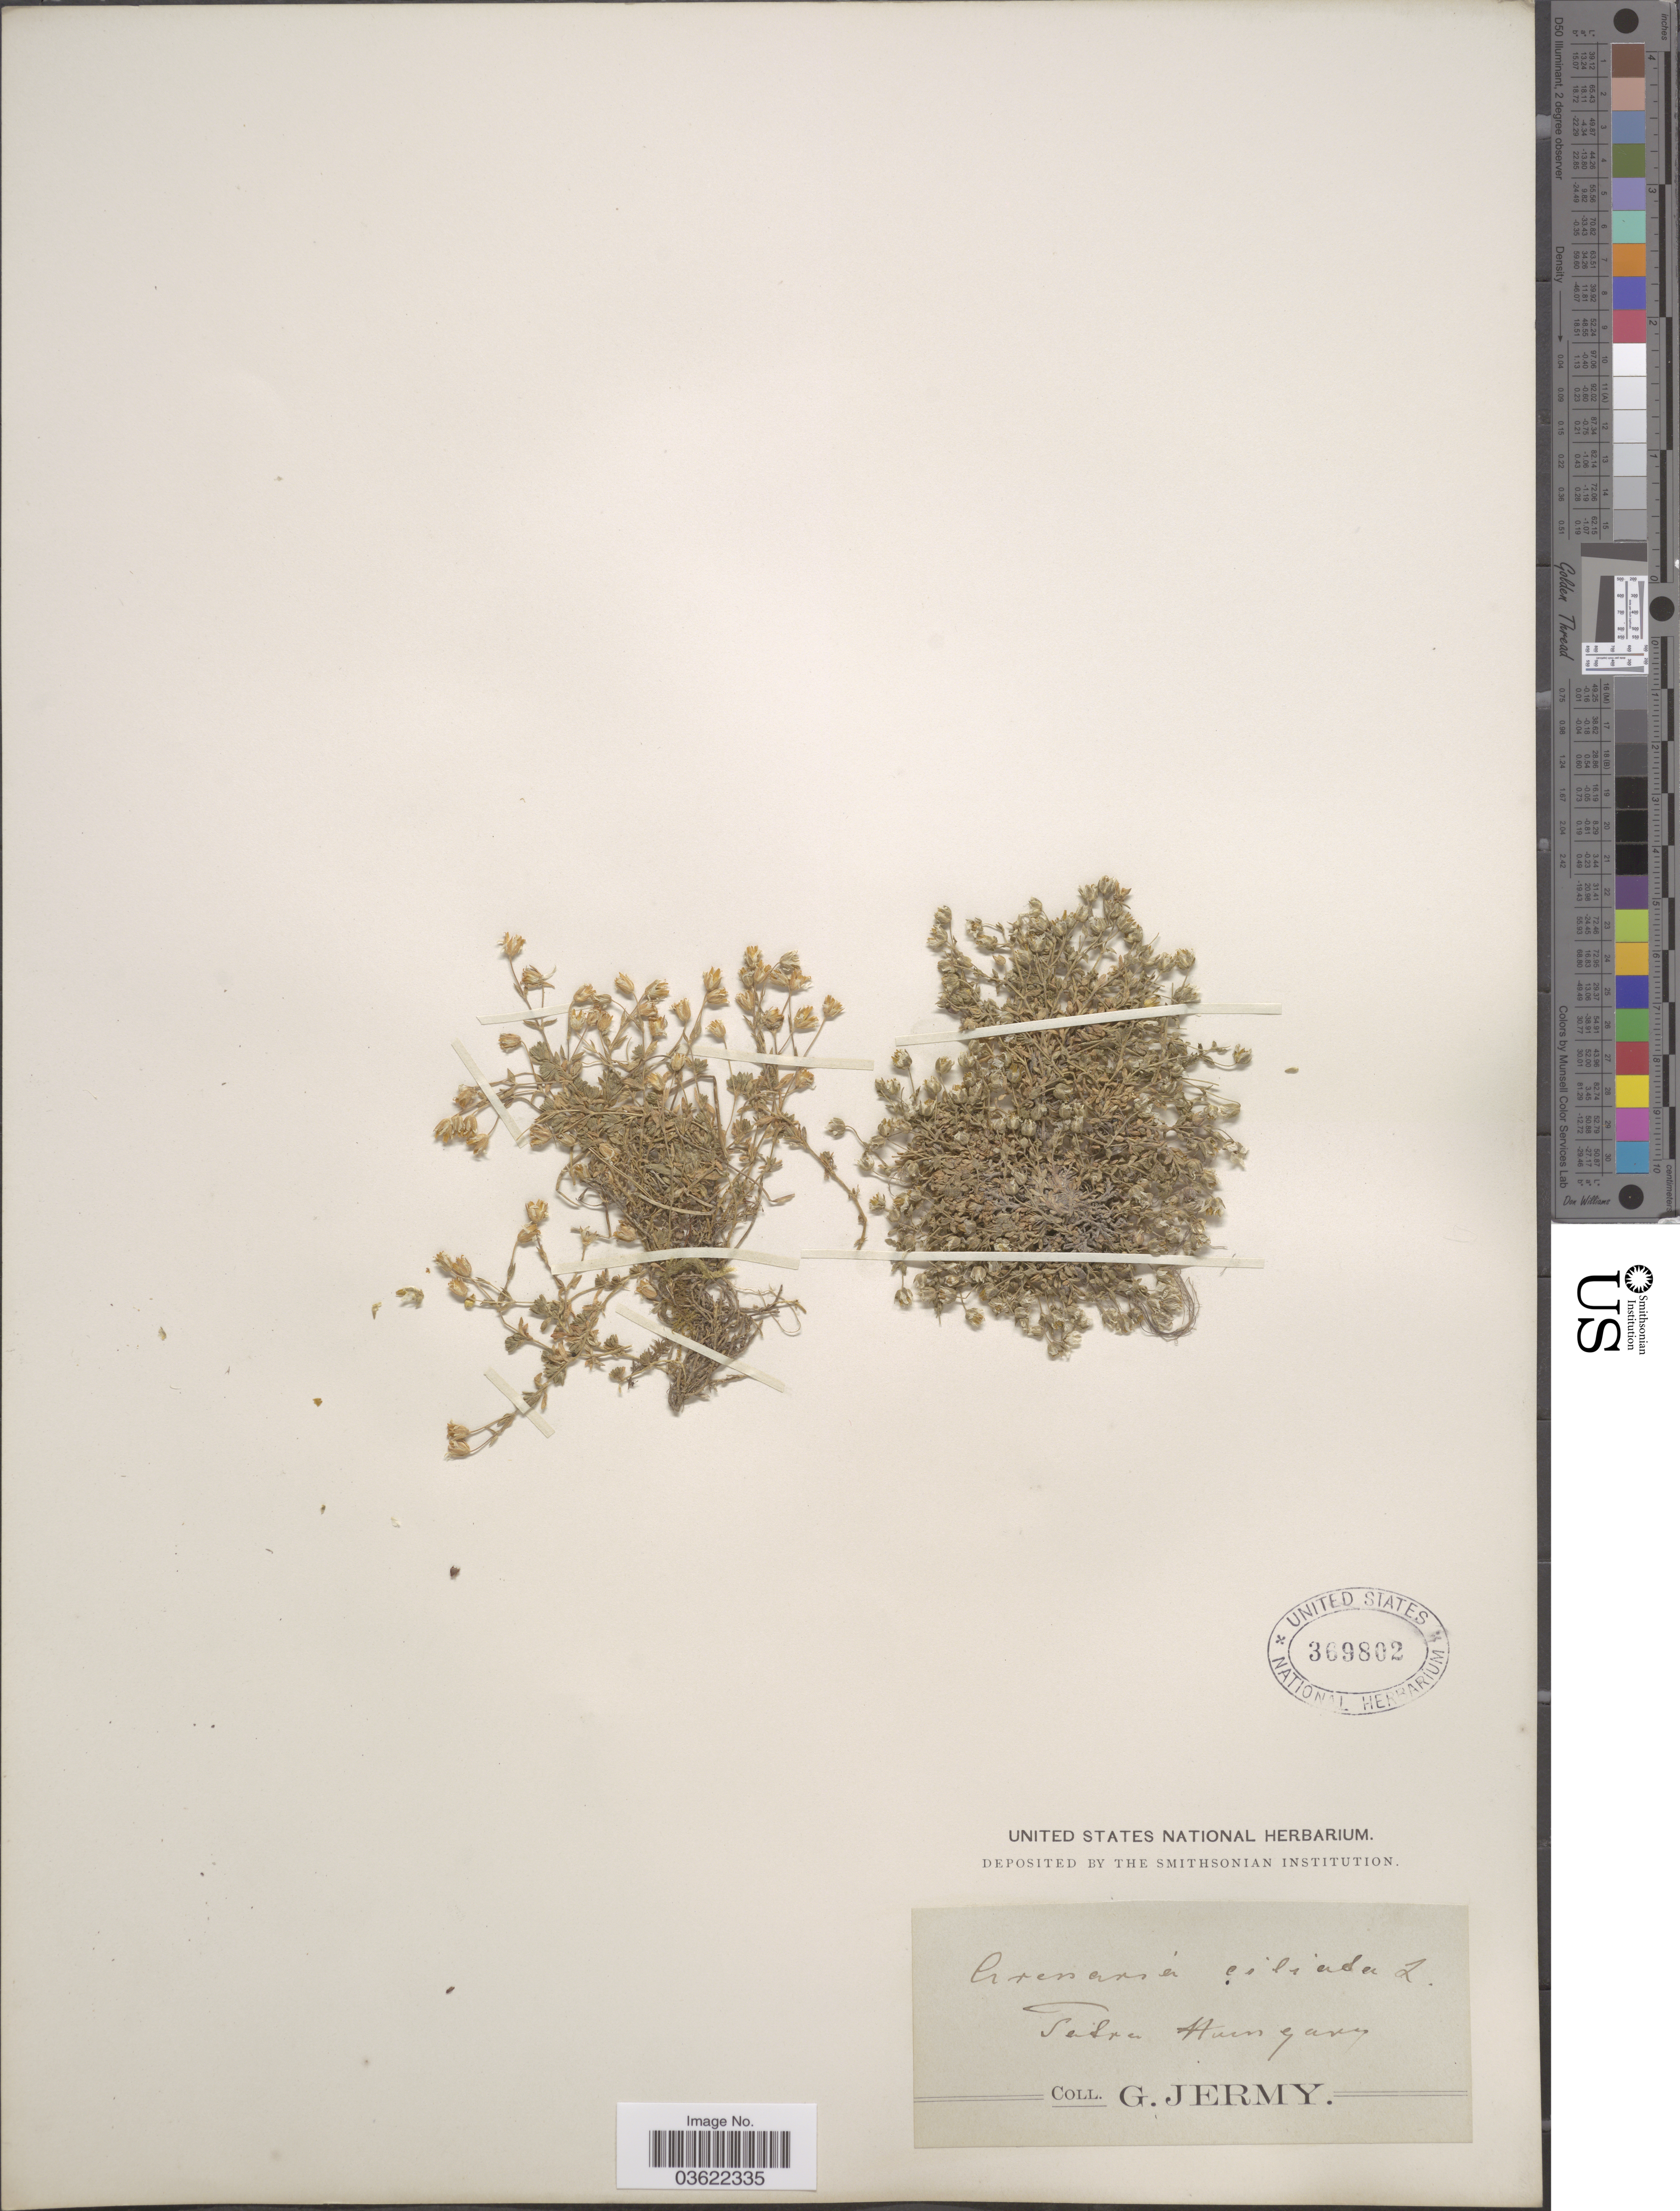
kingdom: Plantae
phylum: Tracheophyta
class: Magnoliopsida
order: Caryophyllales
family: Caryophyllaceae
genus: Arenaria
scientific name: Arenaria ciliata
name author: L.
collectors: G. Jermy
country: Hungary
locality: Tatra Hungary.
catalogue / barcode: US 369802